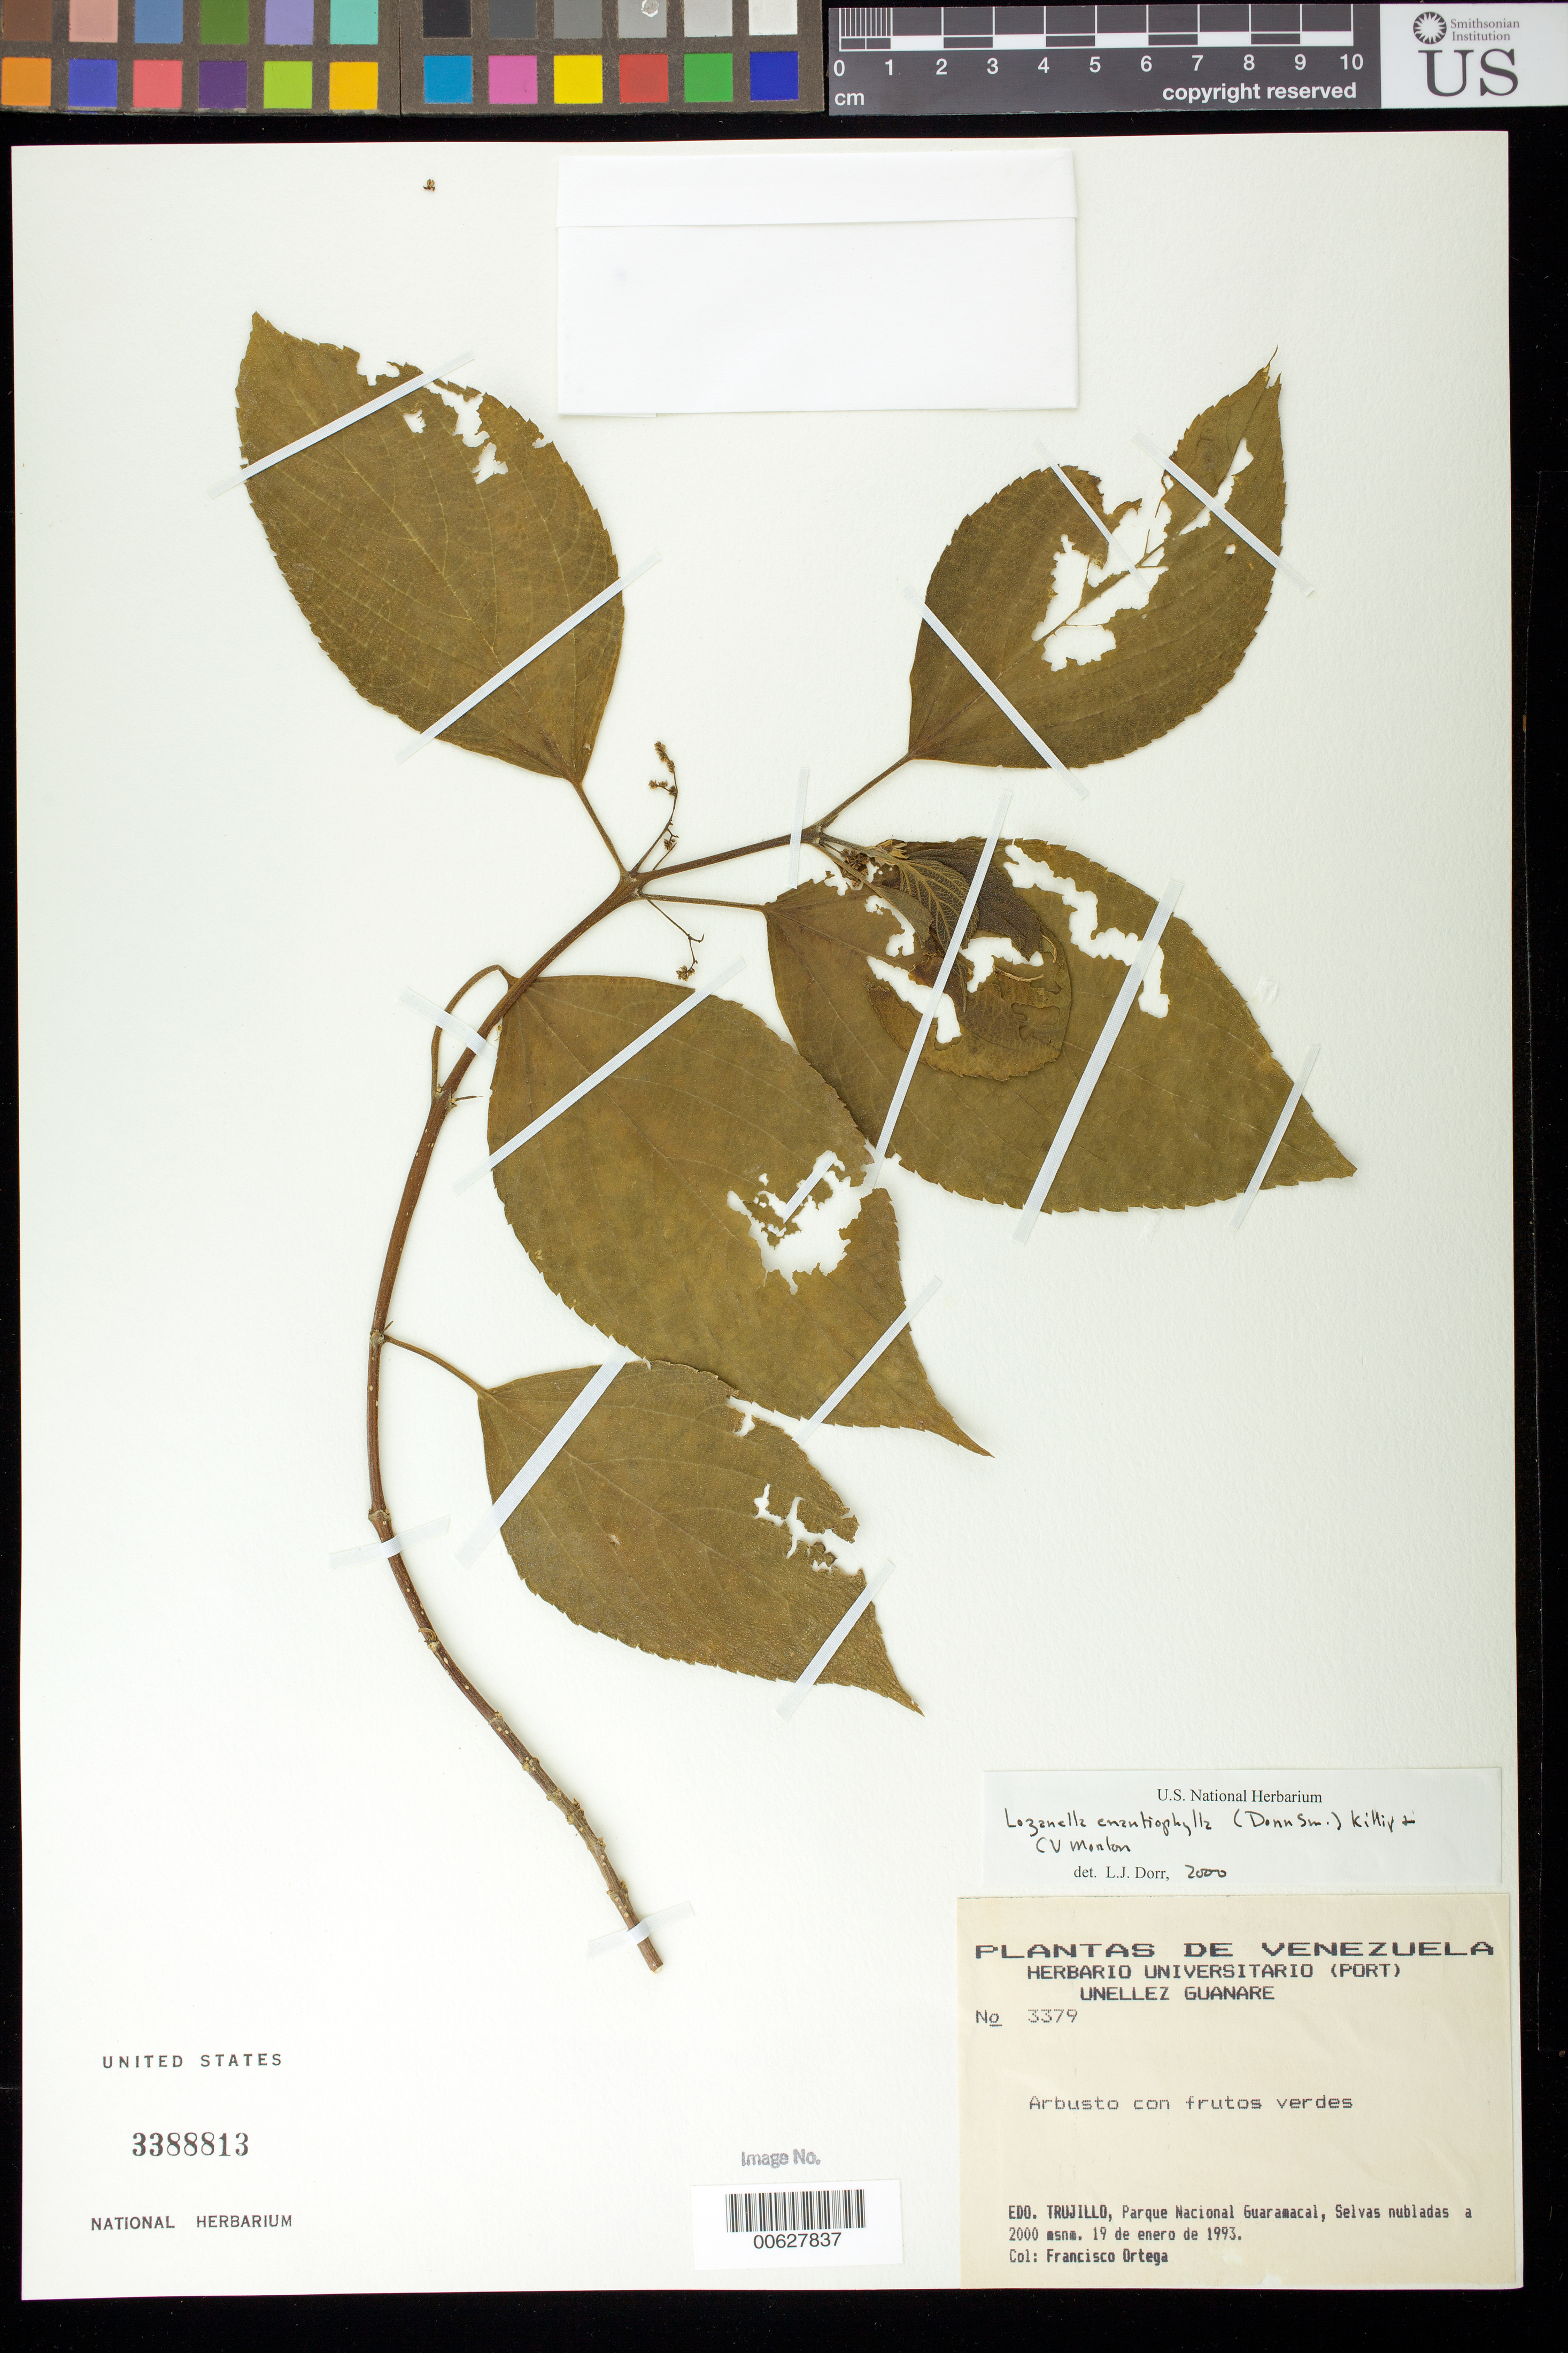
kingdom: Plantae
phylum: Tracheophyta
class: Magnoliopsida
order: Rosales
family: Cannabaceae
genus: Lozanella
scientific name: Lozanella enantiophylla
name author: (Donn. Sm.) Killip & C.V. Morton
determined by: Dorr, L. J., (BOT), Smithsonian Institution - National Museum of Natural History (UNITED STATES)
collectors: F. J. Ortega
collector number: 3379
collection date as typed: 19 Jan 1993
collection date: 1993-01-19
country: Venezuela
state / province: Trujillo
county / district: Boconó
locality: Parque Nacional Guaramacal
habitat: Selvas nubladas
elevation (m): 2000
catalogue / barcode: US 3388813